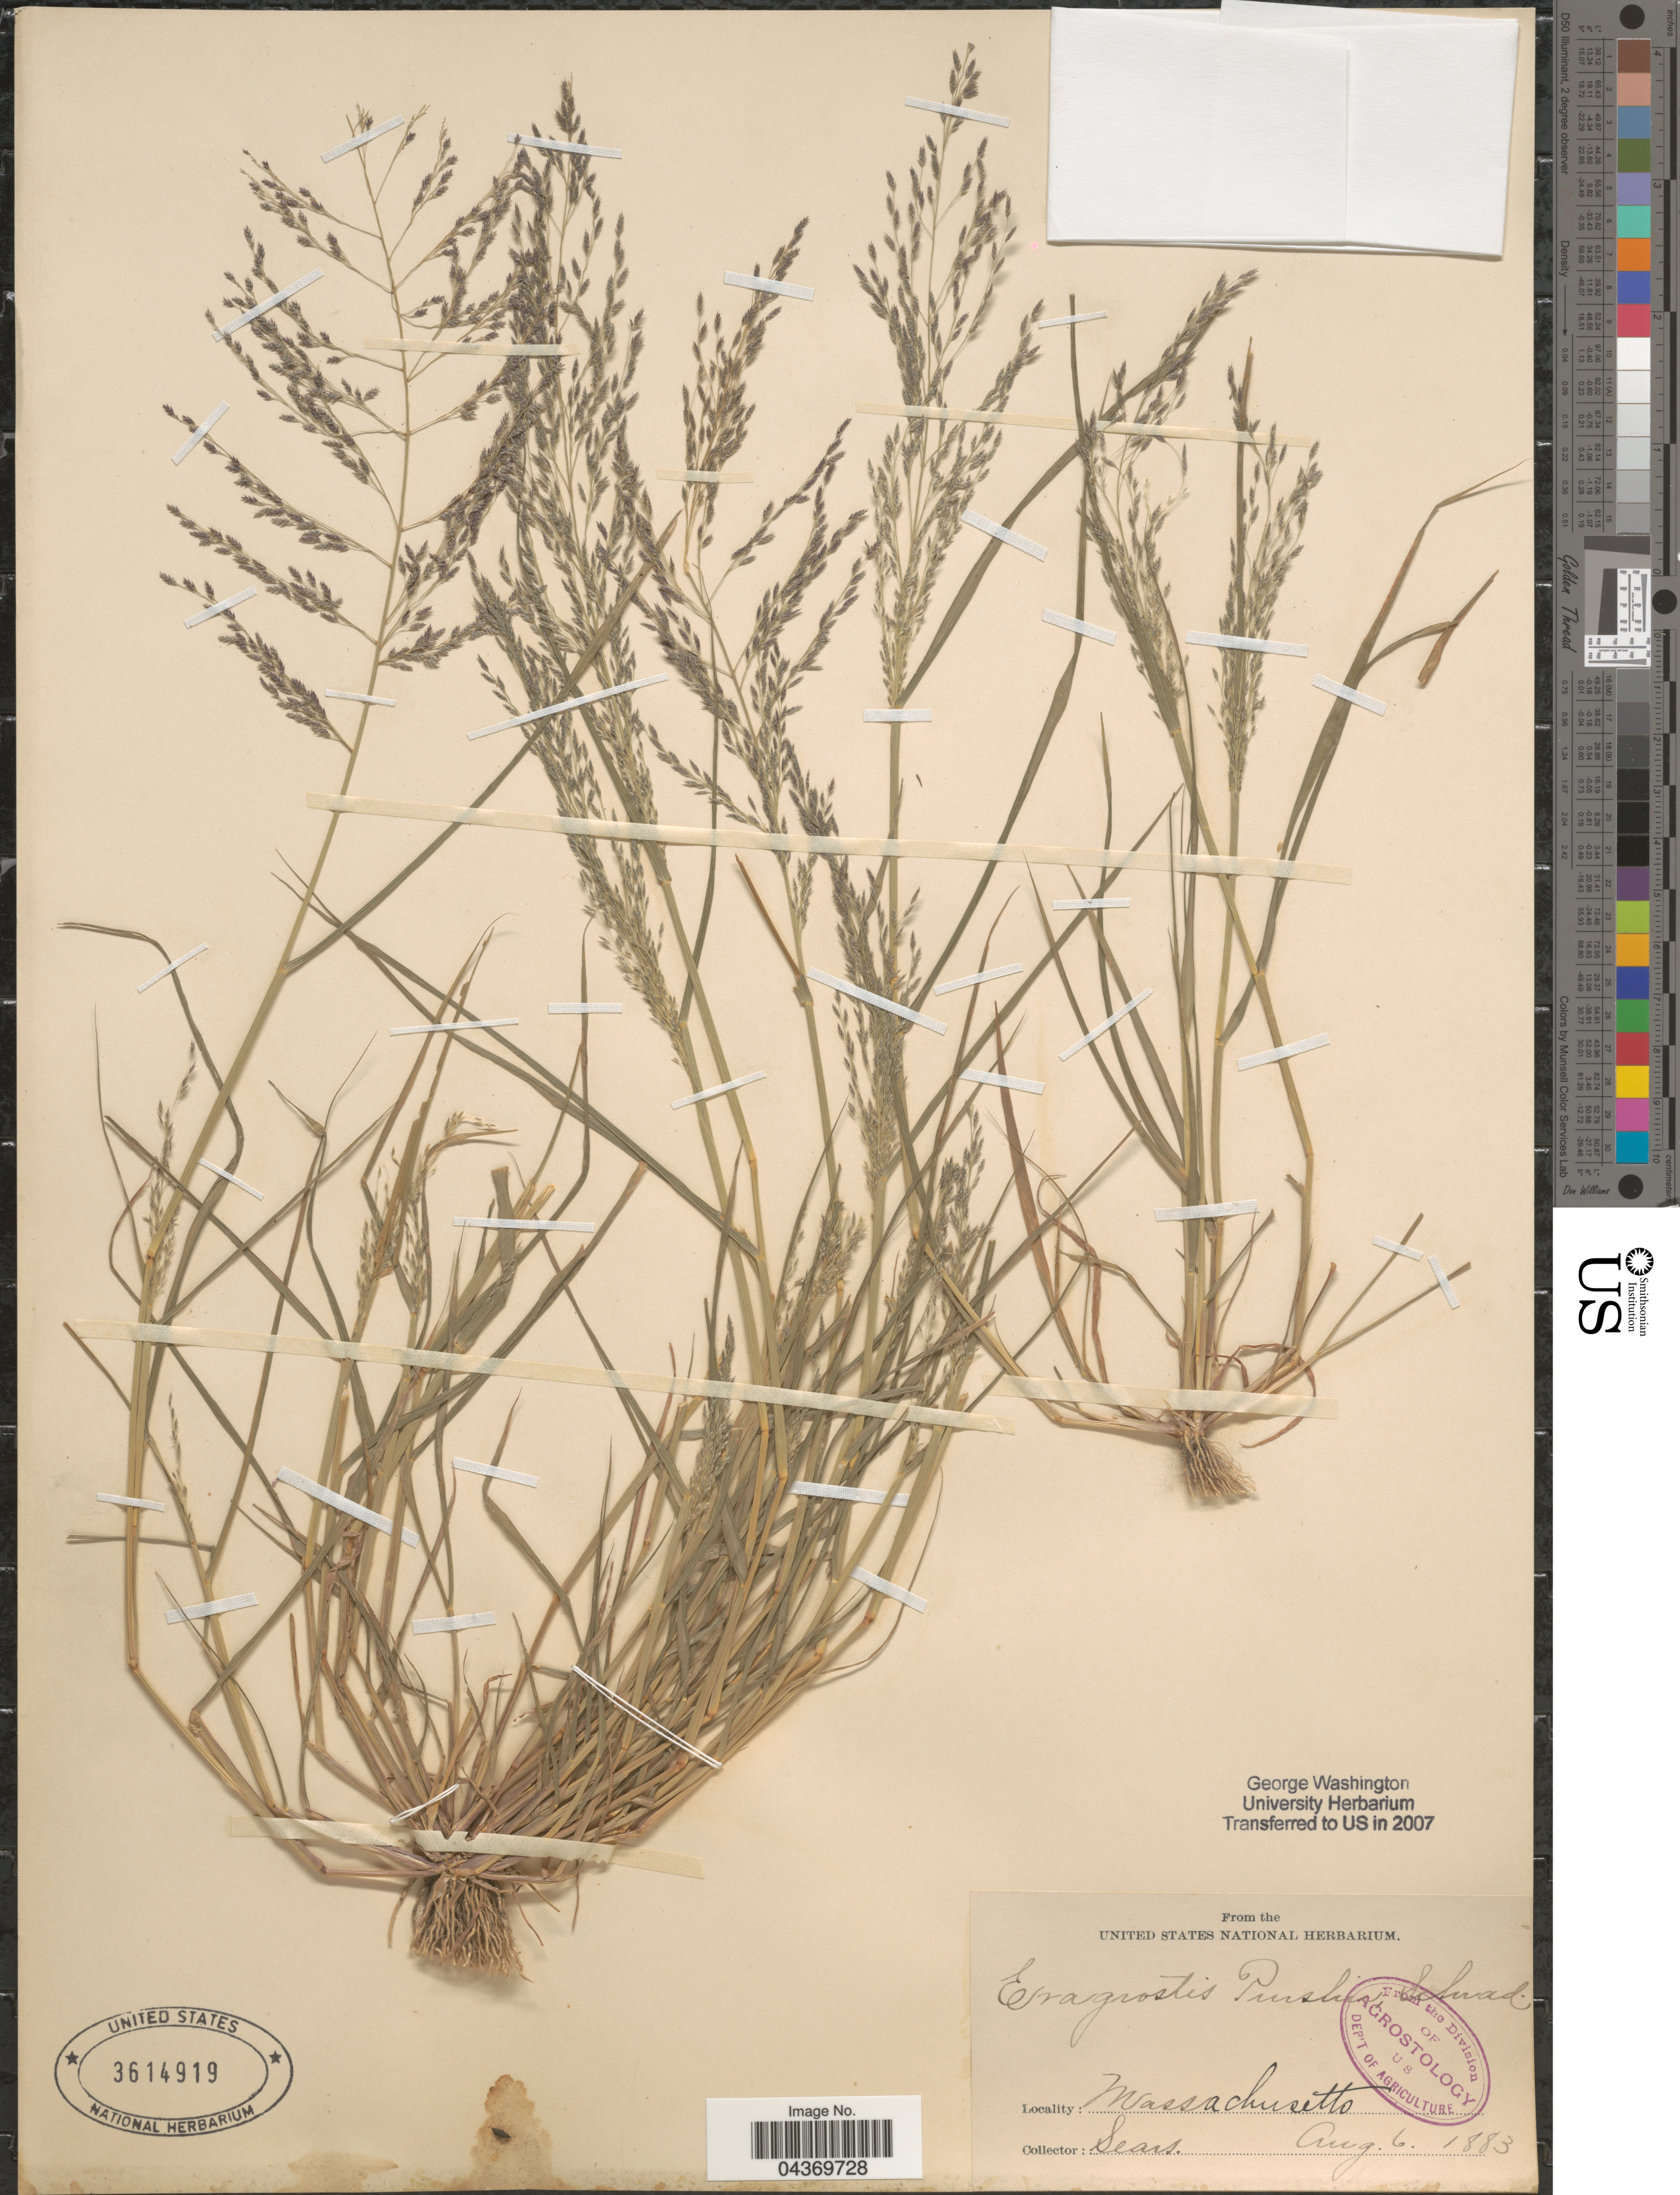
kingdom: Plantae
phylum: Tracheophyta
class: Liliopsida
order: Poales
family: Poaceae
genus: Eragrostis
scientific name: Eragrostis pectinacea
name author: (Michx.) Nees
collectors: Sears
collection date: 1883-08-06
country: United States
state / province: Massachusetts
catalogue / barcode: US 3614919